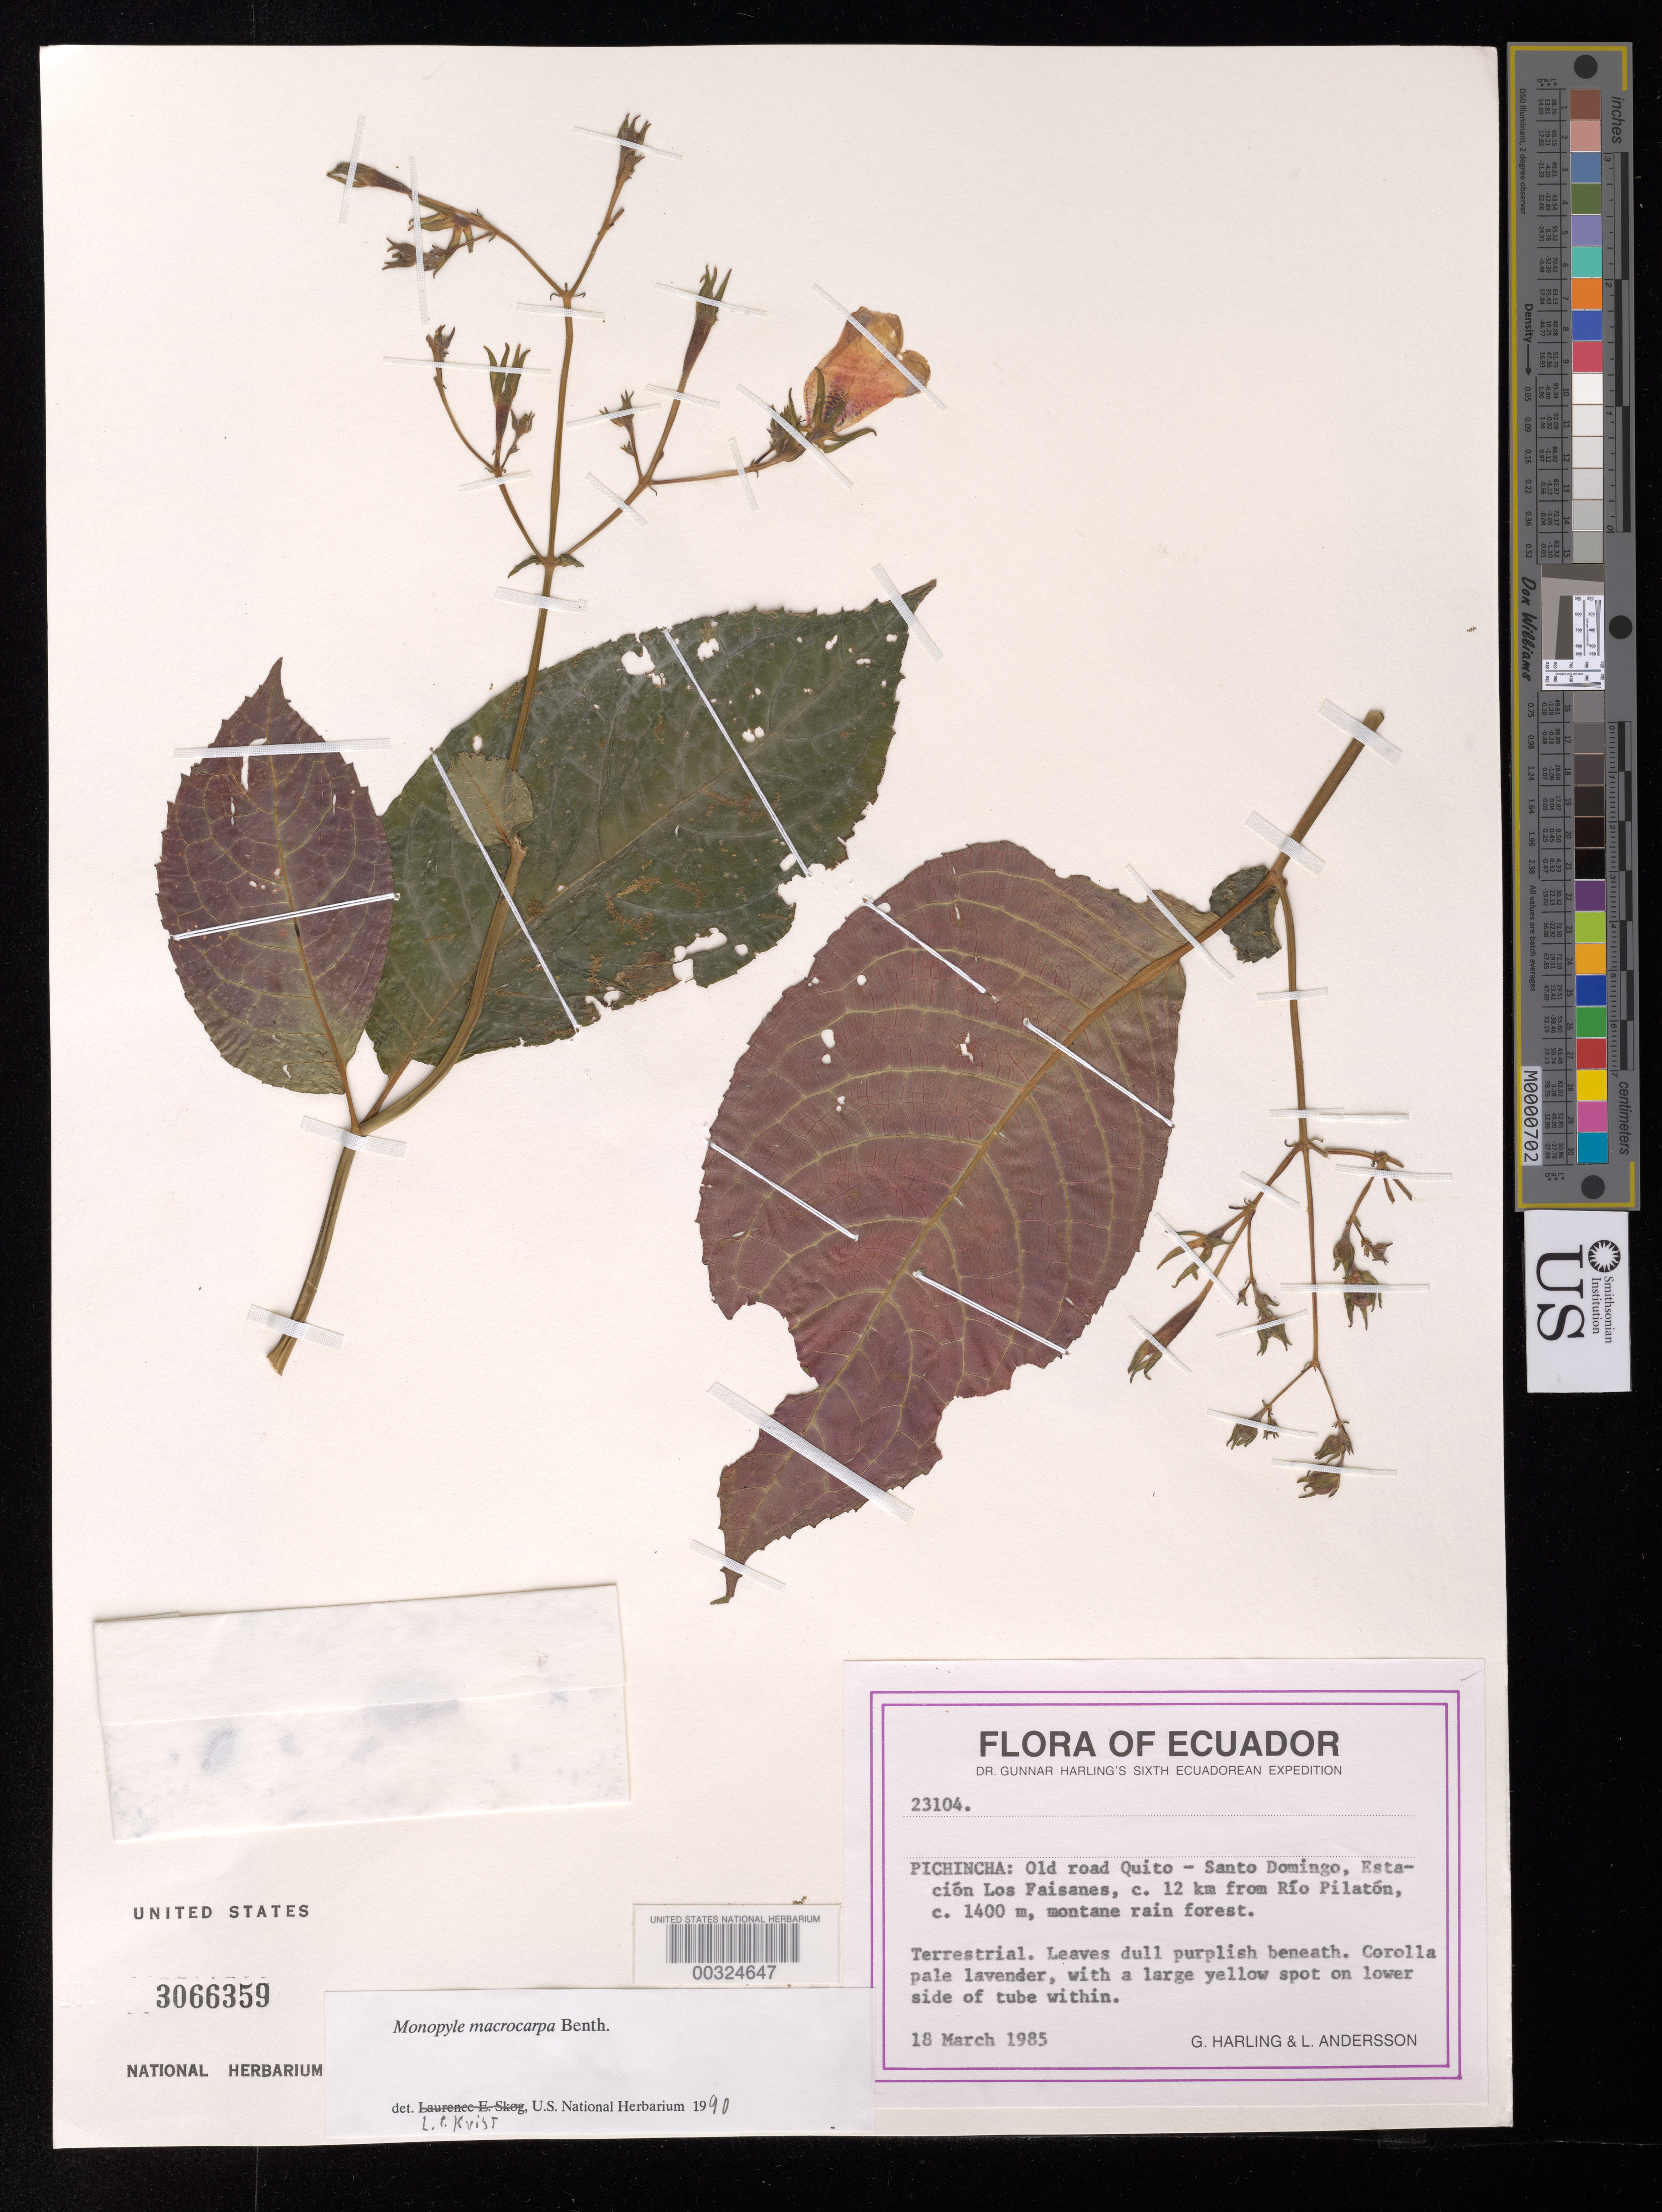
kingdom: Plantae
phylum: Tracheophyta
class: Magnoliopsida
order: Lamiales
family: Gesneriaceae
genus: Monopyle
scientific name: Monopyle macrocarpa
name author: Benth.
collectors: G. Harling & L. Andersson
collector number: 23104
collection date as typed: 18 Mar 1985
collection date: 1985-03-18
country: Ecuador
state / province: Pichincha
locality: Old road Quito-Santo Domingo, Estacion Los Faisanes, c 12 km from Rio Pilaton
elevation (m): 1400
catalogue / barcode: US 3066359